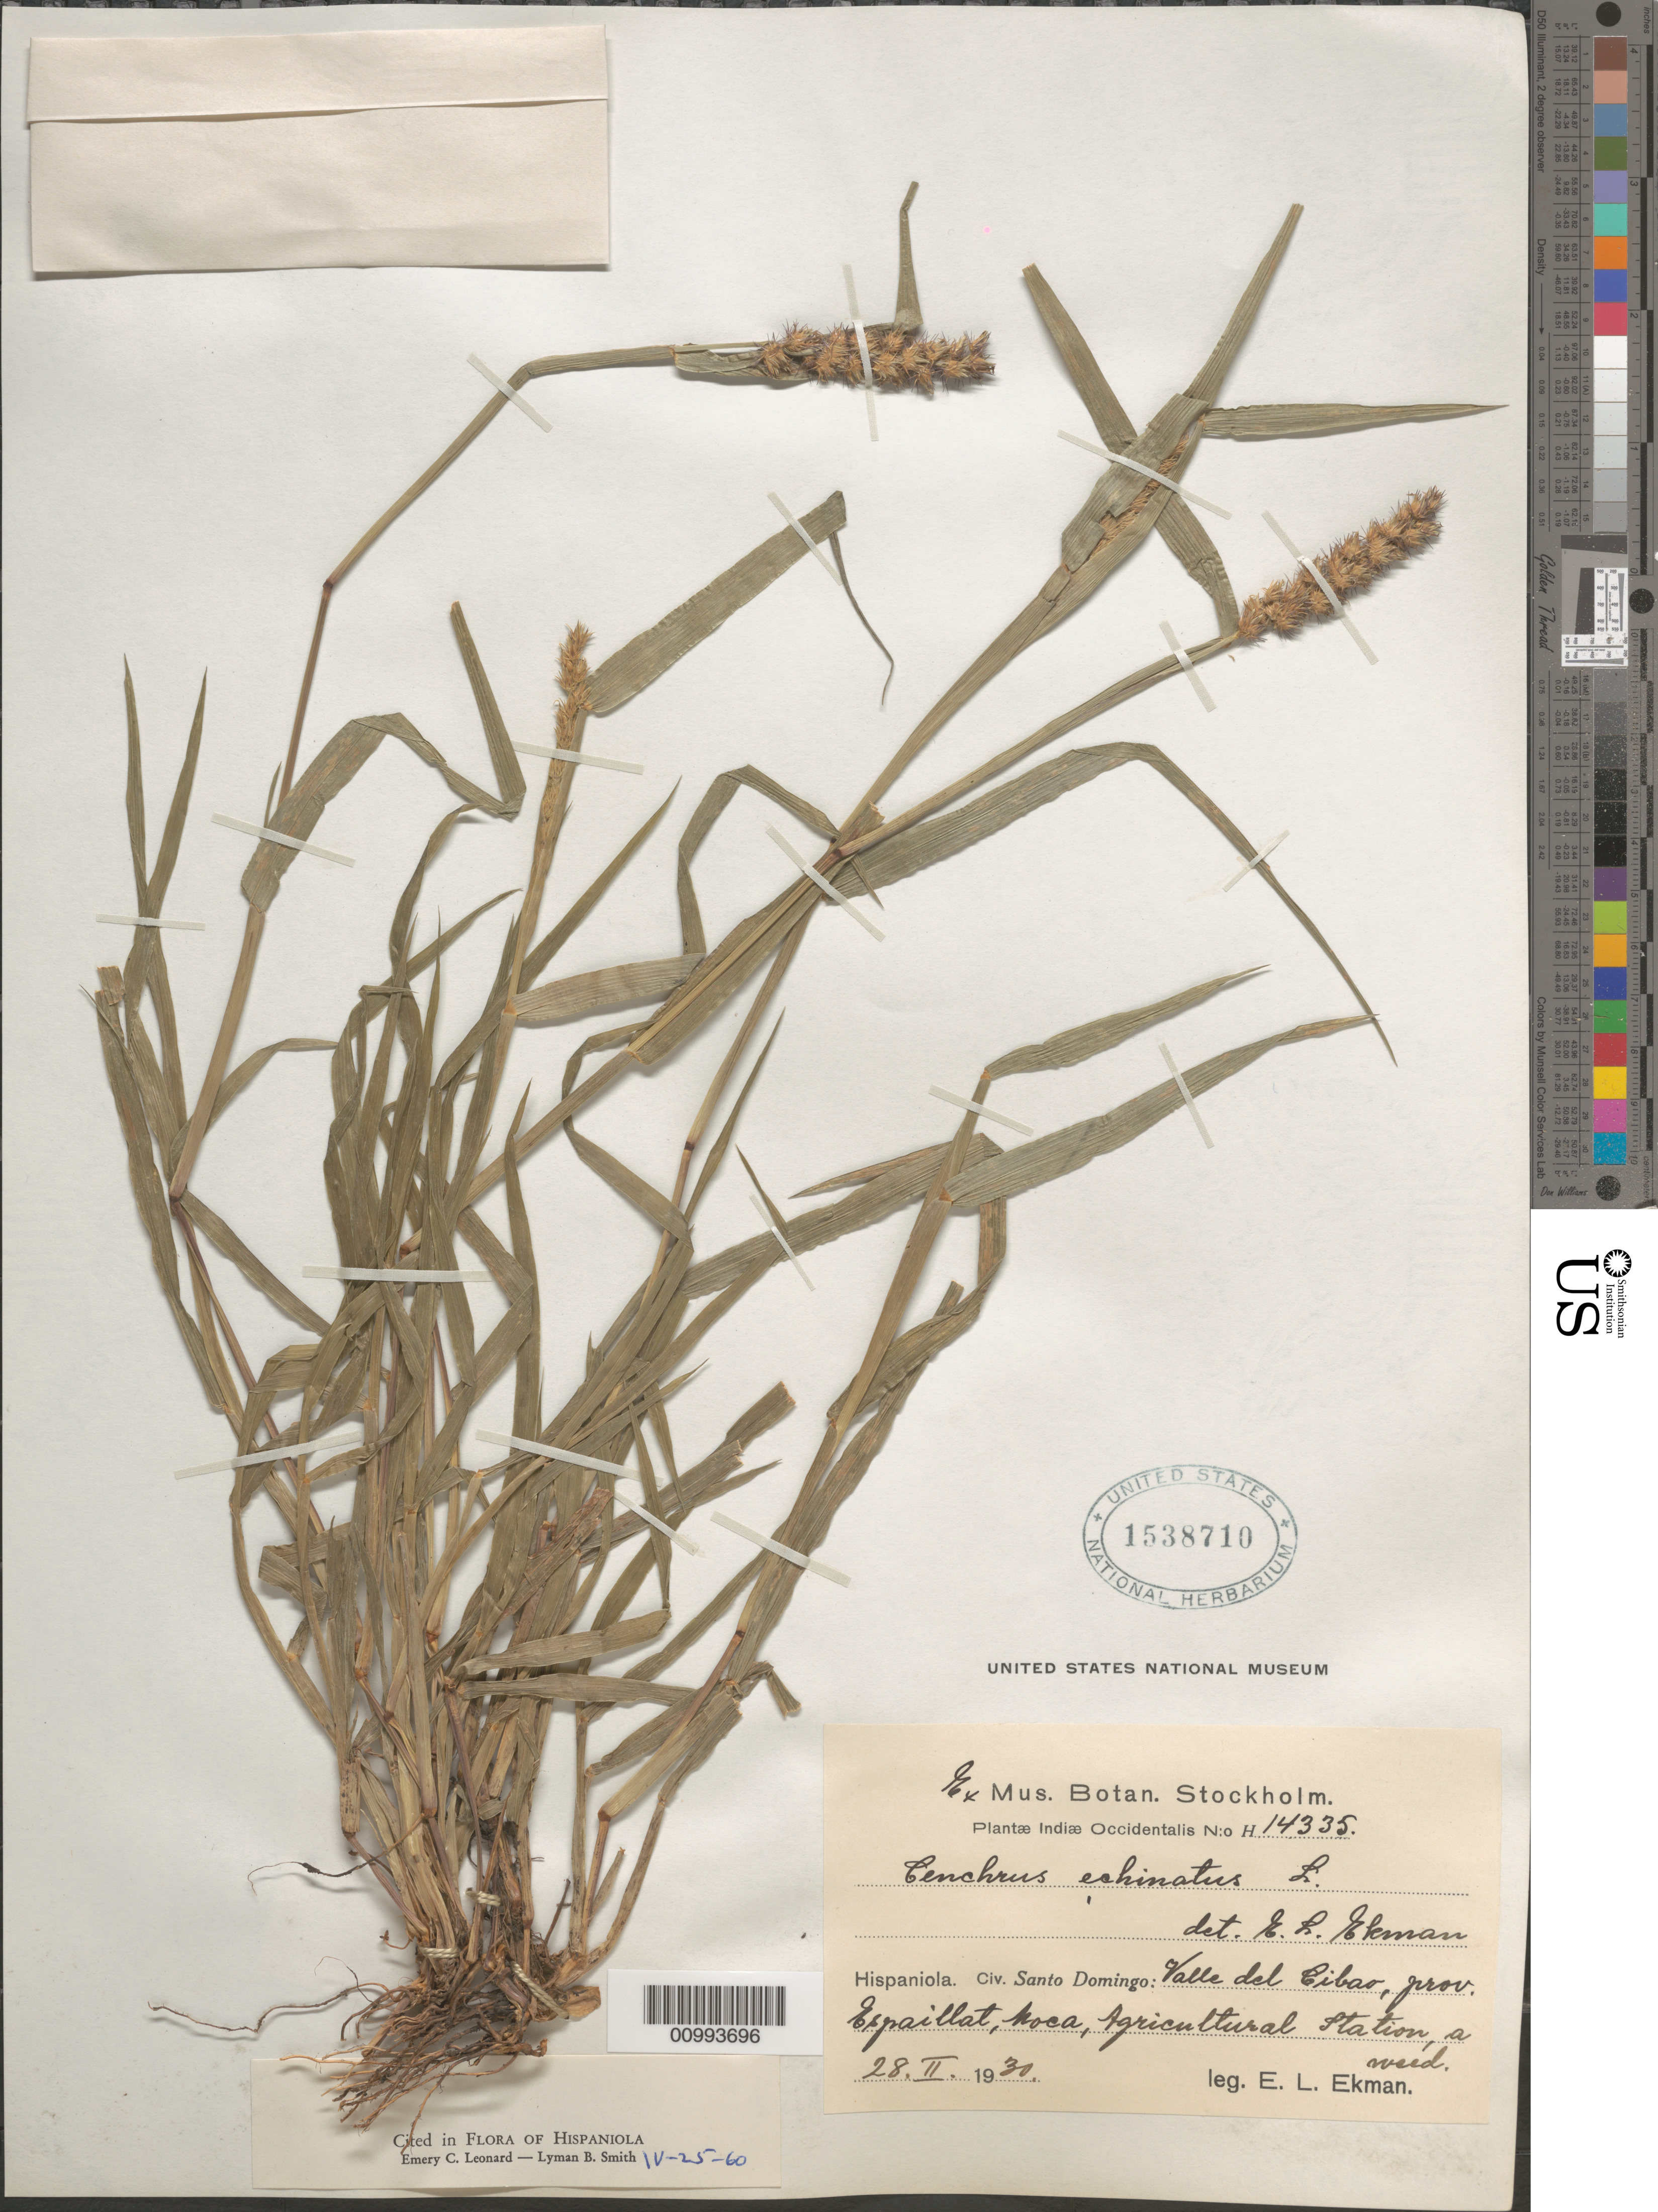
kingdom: Plantae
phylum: Tracheophyta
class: Liliopsida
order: Poales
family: Poaceae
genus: Cenchrus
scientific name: Cenchrus echinatus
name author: L.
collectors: E. L. Ekman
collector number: H 14335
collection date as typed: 28 Feb 1930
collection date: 1930-02-28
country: Dominican Republic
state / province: Espaillat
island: Hispaniola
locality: Moca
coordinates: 0 N, 0 E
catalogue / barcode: US 1538710